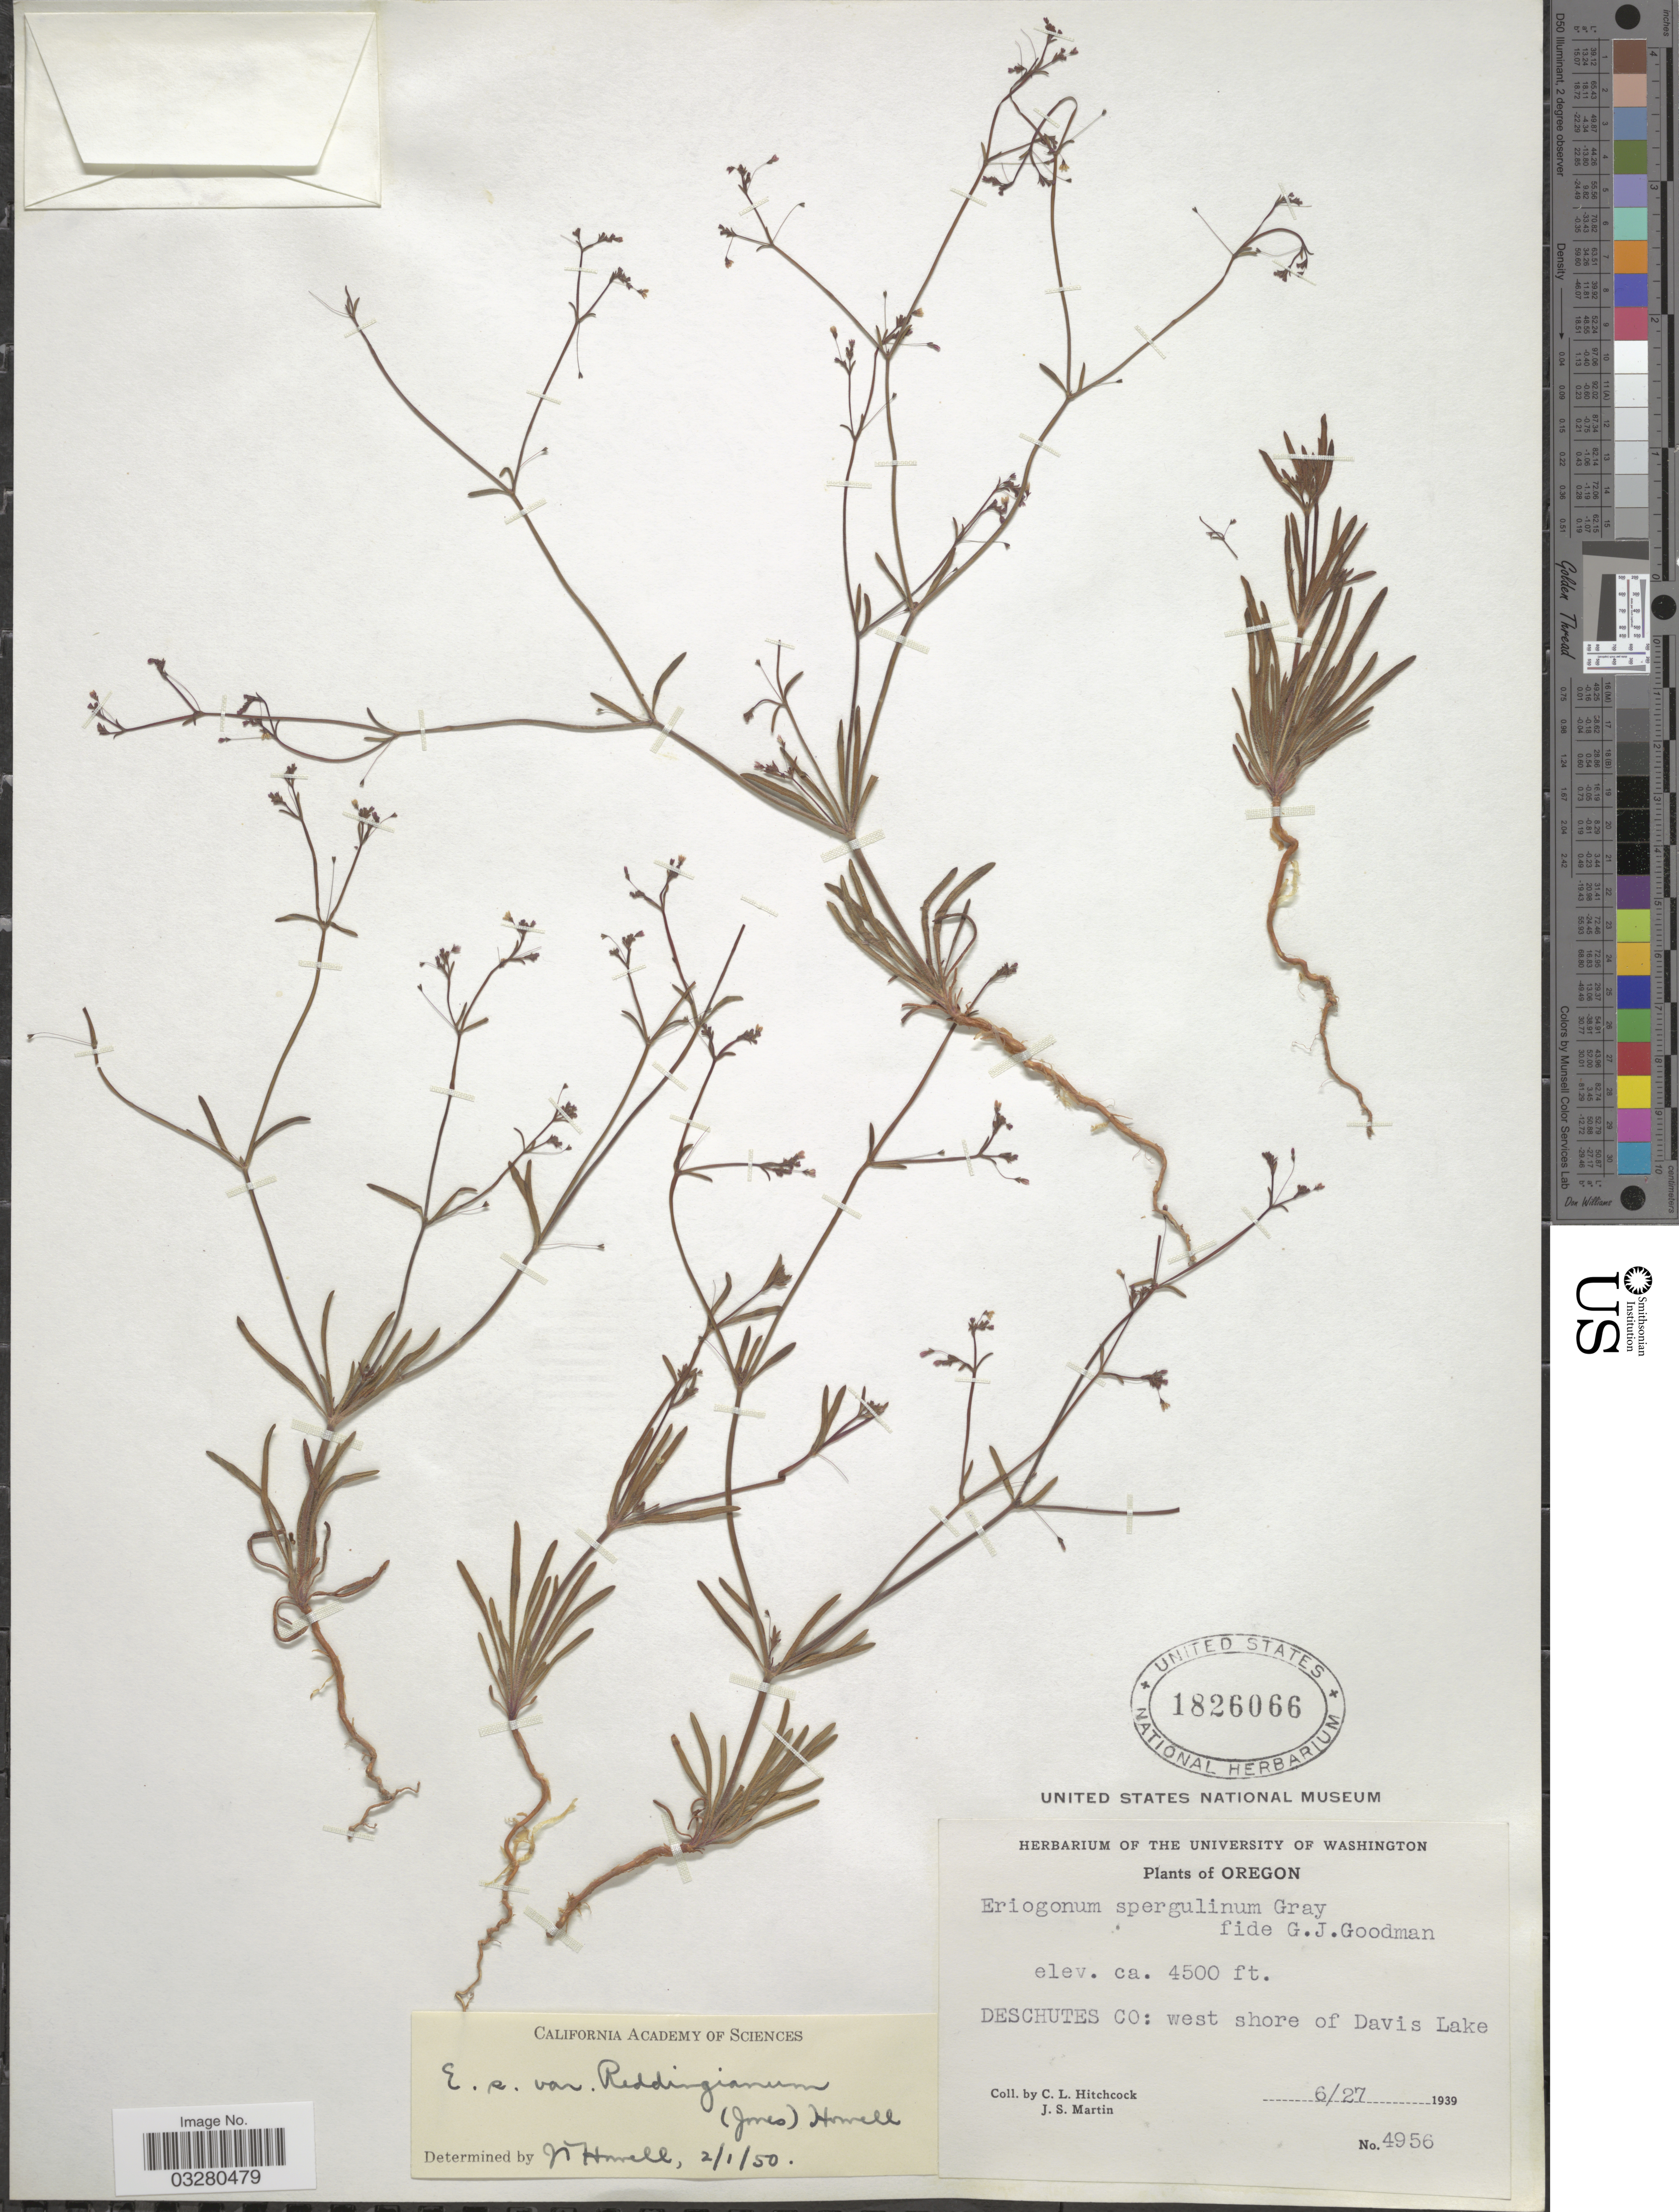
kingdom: Plantae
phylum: Tracheophyta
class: Magnoliopsida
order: Caryophyllales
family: Polygonaceae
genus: Eriogonum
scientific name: Eriogonum spergulinum var. reddingianum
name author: (M.E. Jones) J.T. Howell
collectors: C. L. Hitchcock & J. S. Martin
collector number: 4956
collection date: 1939-06-27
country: United States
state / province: Oregon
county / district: Deschutes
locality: Deschutes Co: west shore of Davis Lake.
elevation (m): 1372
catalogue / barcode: US 1826066